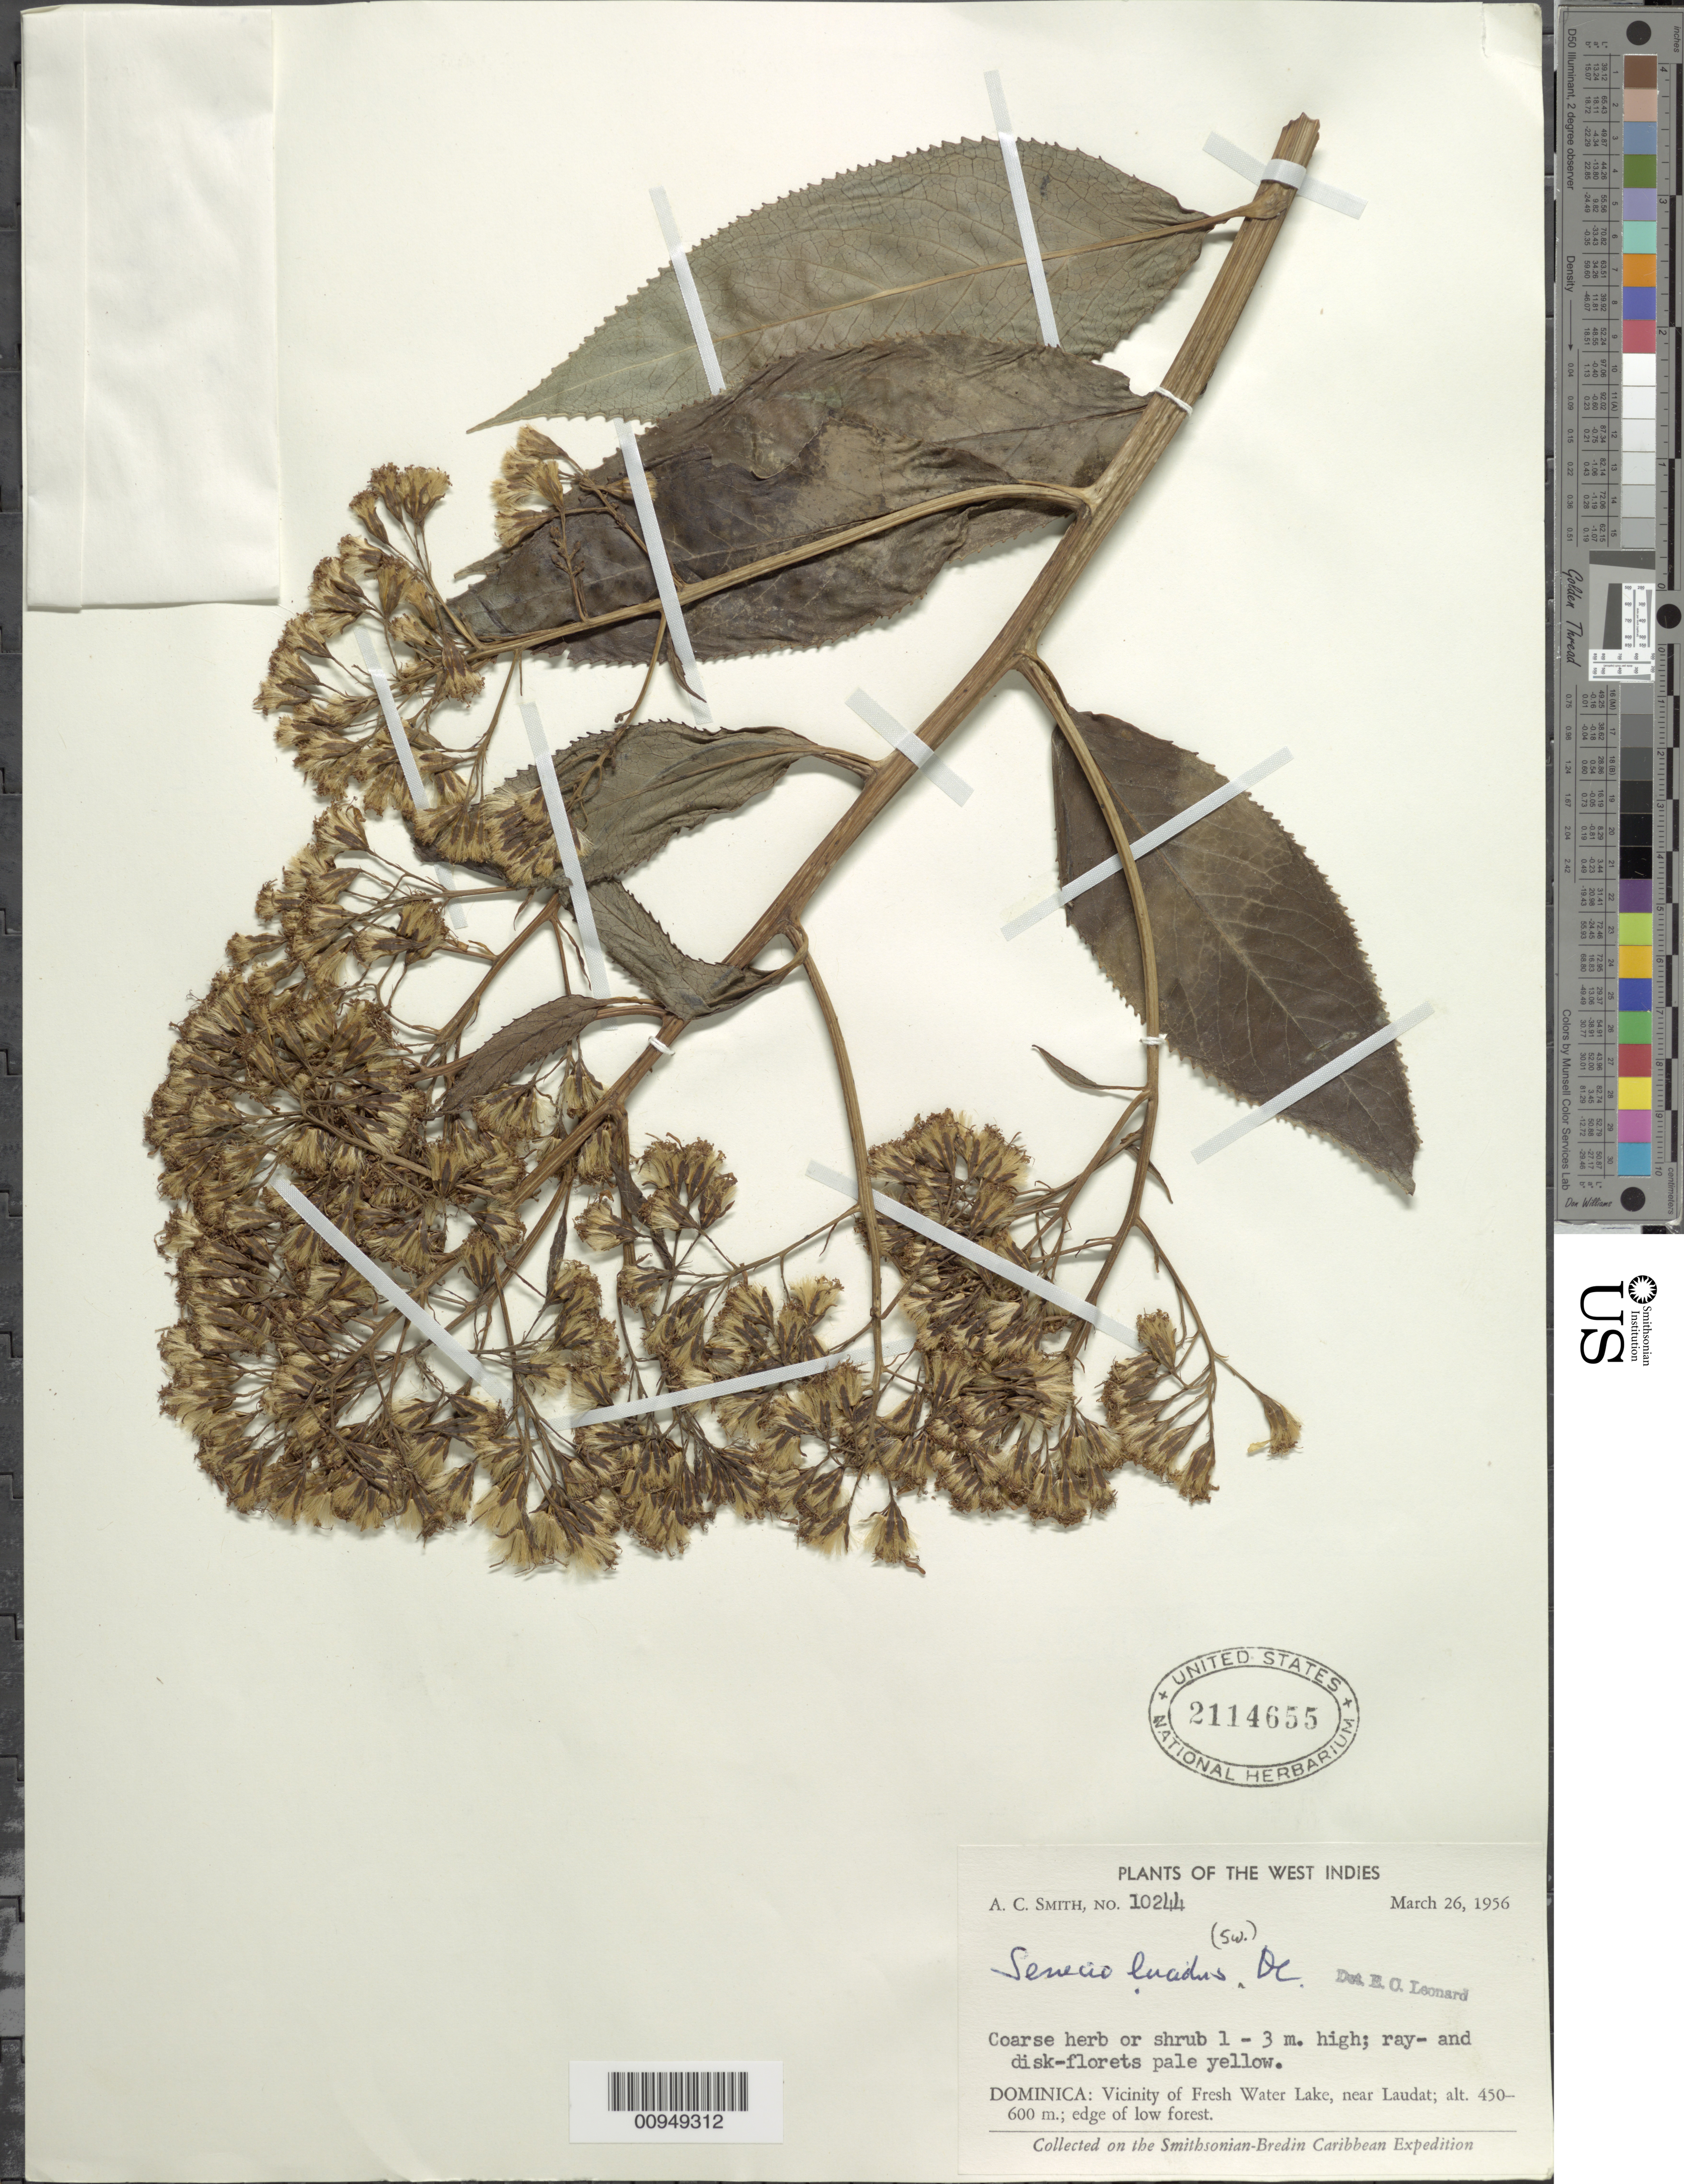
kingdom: Plantae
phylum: Tracheophyta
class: Magnoliopsida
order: Asterales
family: Asteraceae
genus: Senecio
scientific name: Senecio lucidus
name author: (Sw.) DC.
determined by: Leonard, Emery C., (US)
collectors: A. C. Smith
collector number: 10244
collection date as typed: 26 Mar 1956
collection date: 1956-03-26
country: Dominica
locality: Vicinity of Fresh Water Lake, near Laudat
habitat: Edge of low forest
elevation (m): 450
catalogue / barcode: US 2114655